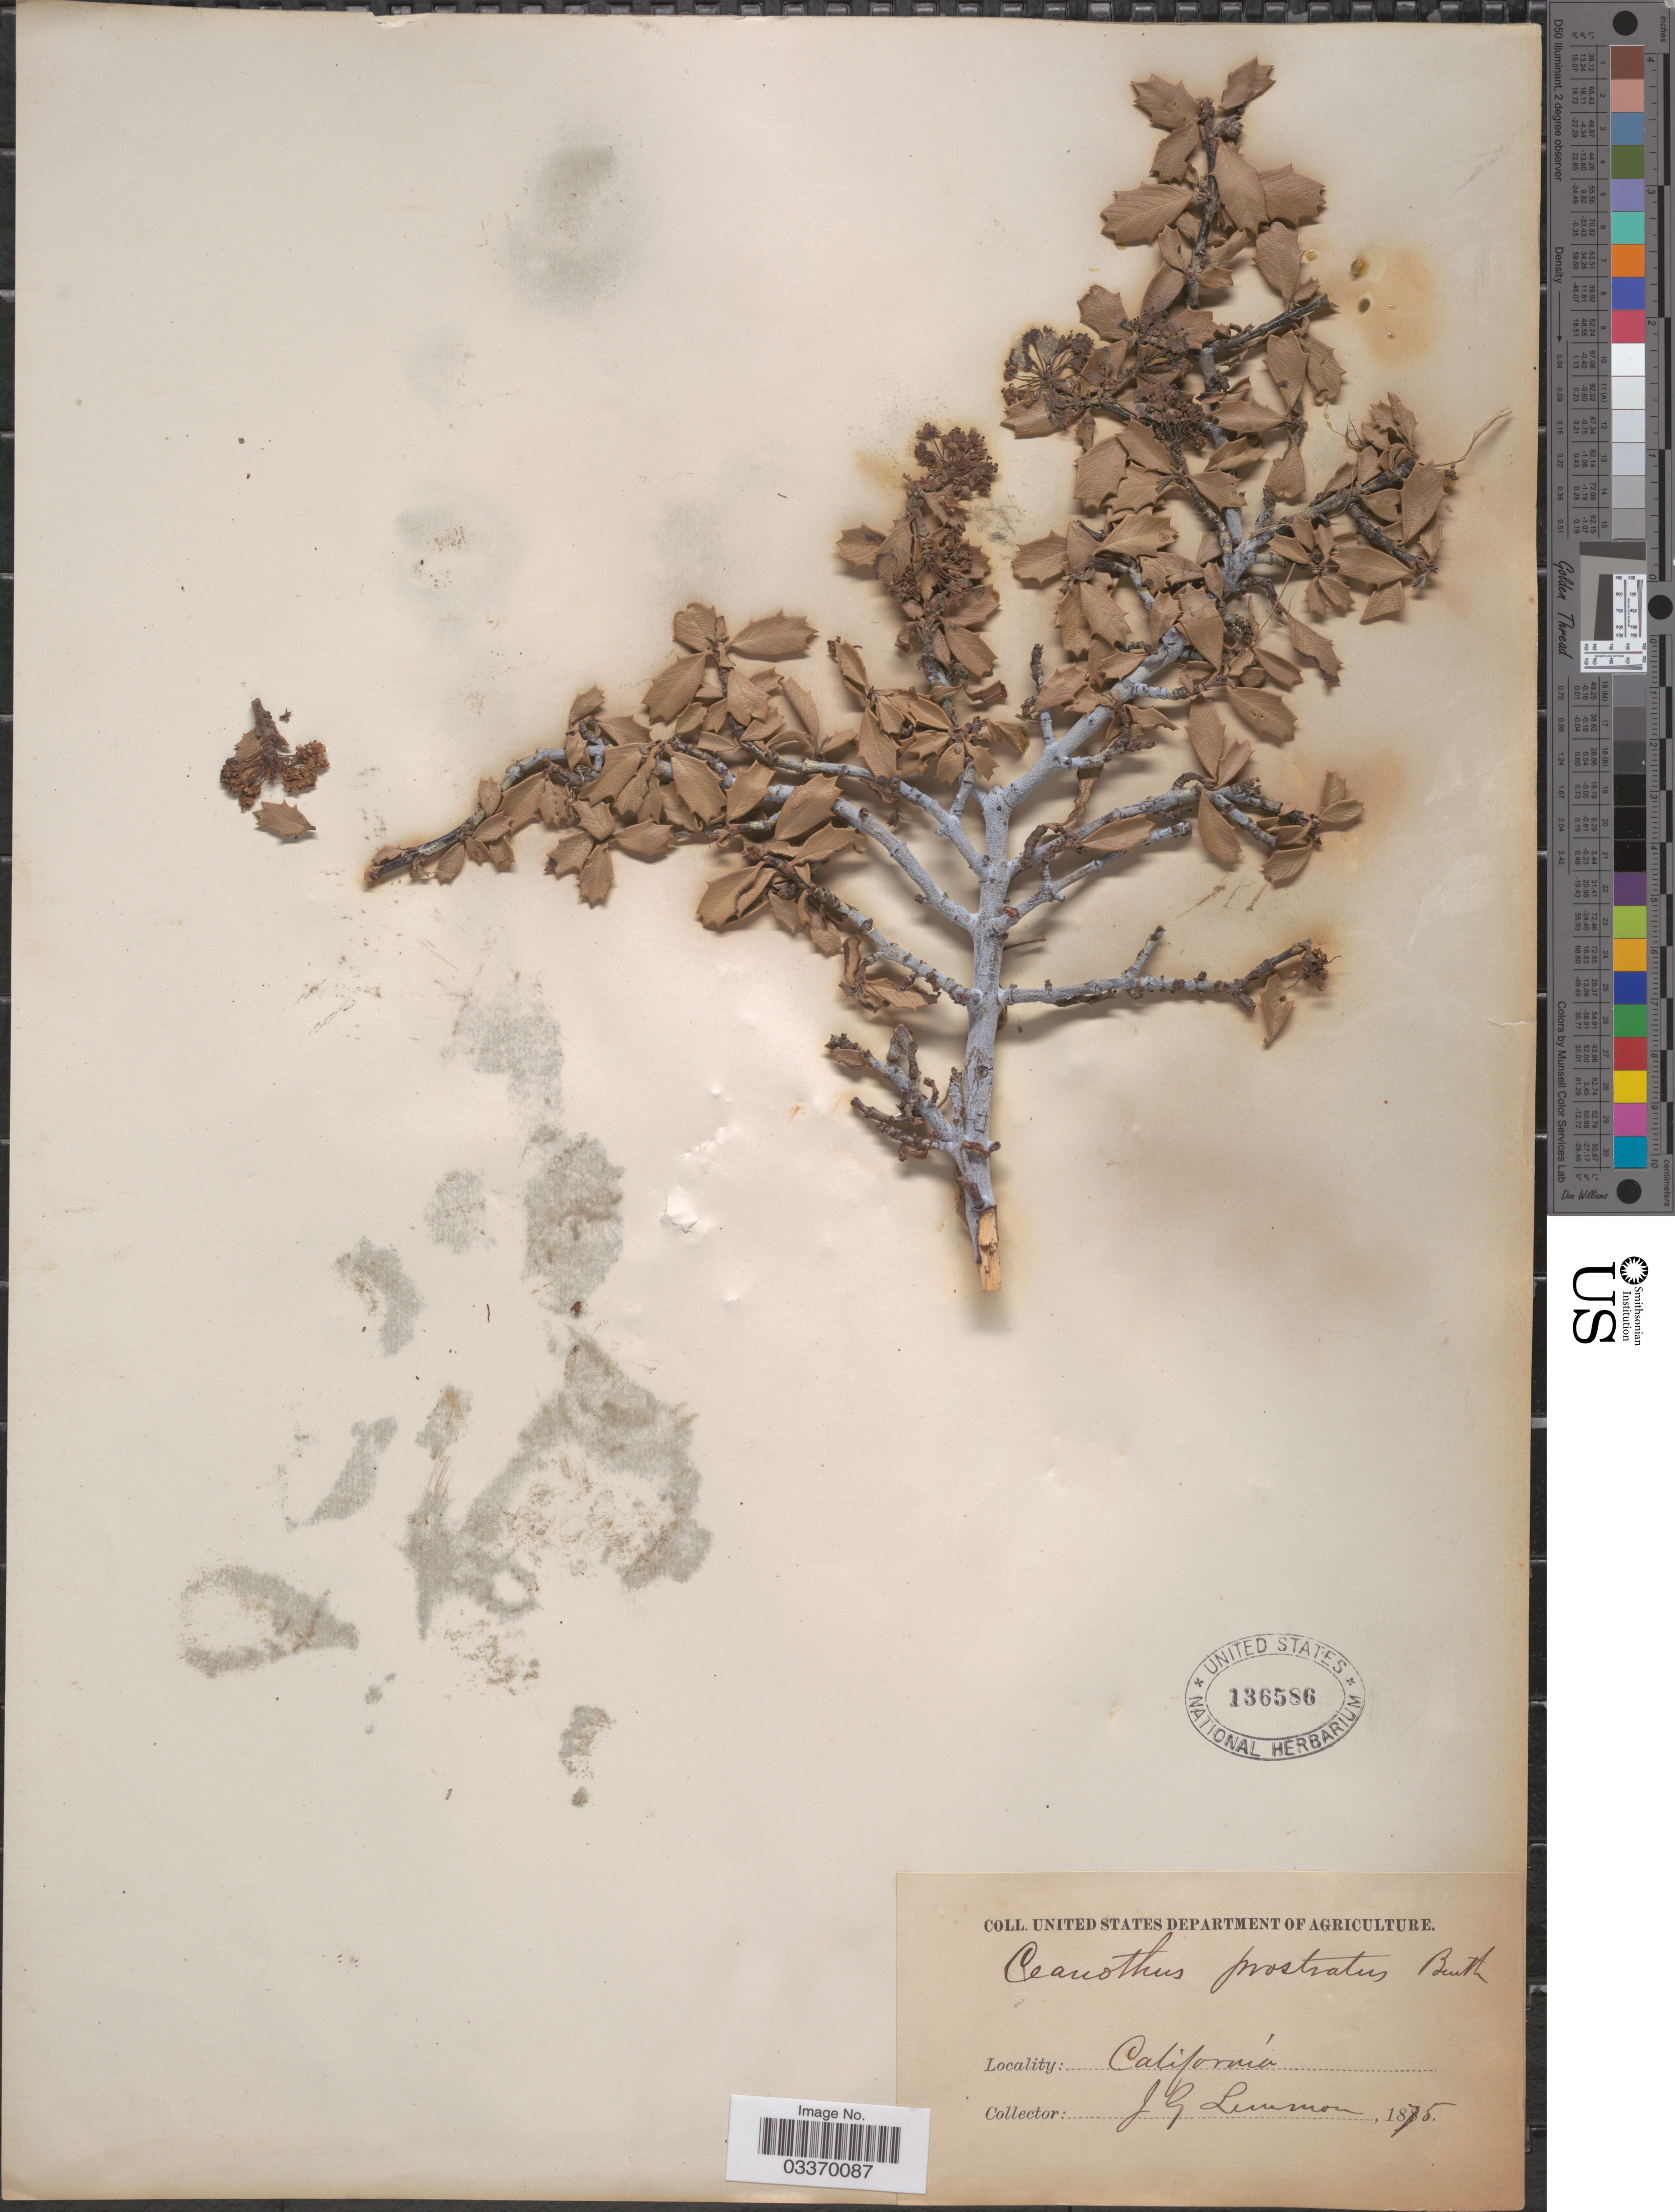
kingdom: Plantae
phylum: Tracheophyta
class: Magnoliopsida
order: Rosales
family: Rhamnaceae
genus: Ceanothus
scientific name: Ceanothus prostratus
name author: Benth.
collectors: J. Lemmon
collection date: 1875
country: United States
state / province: California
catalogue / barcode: US 136586